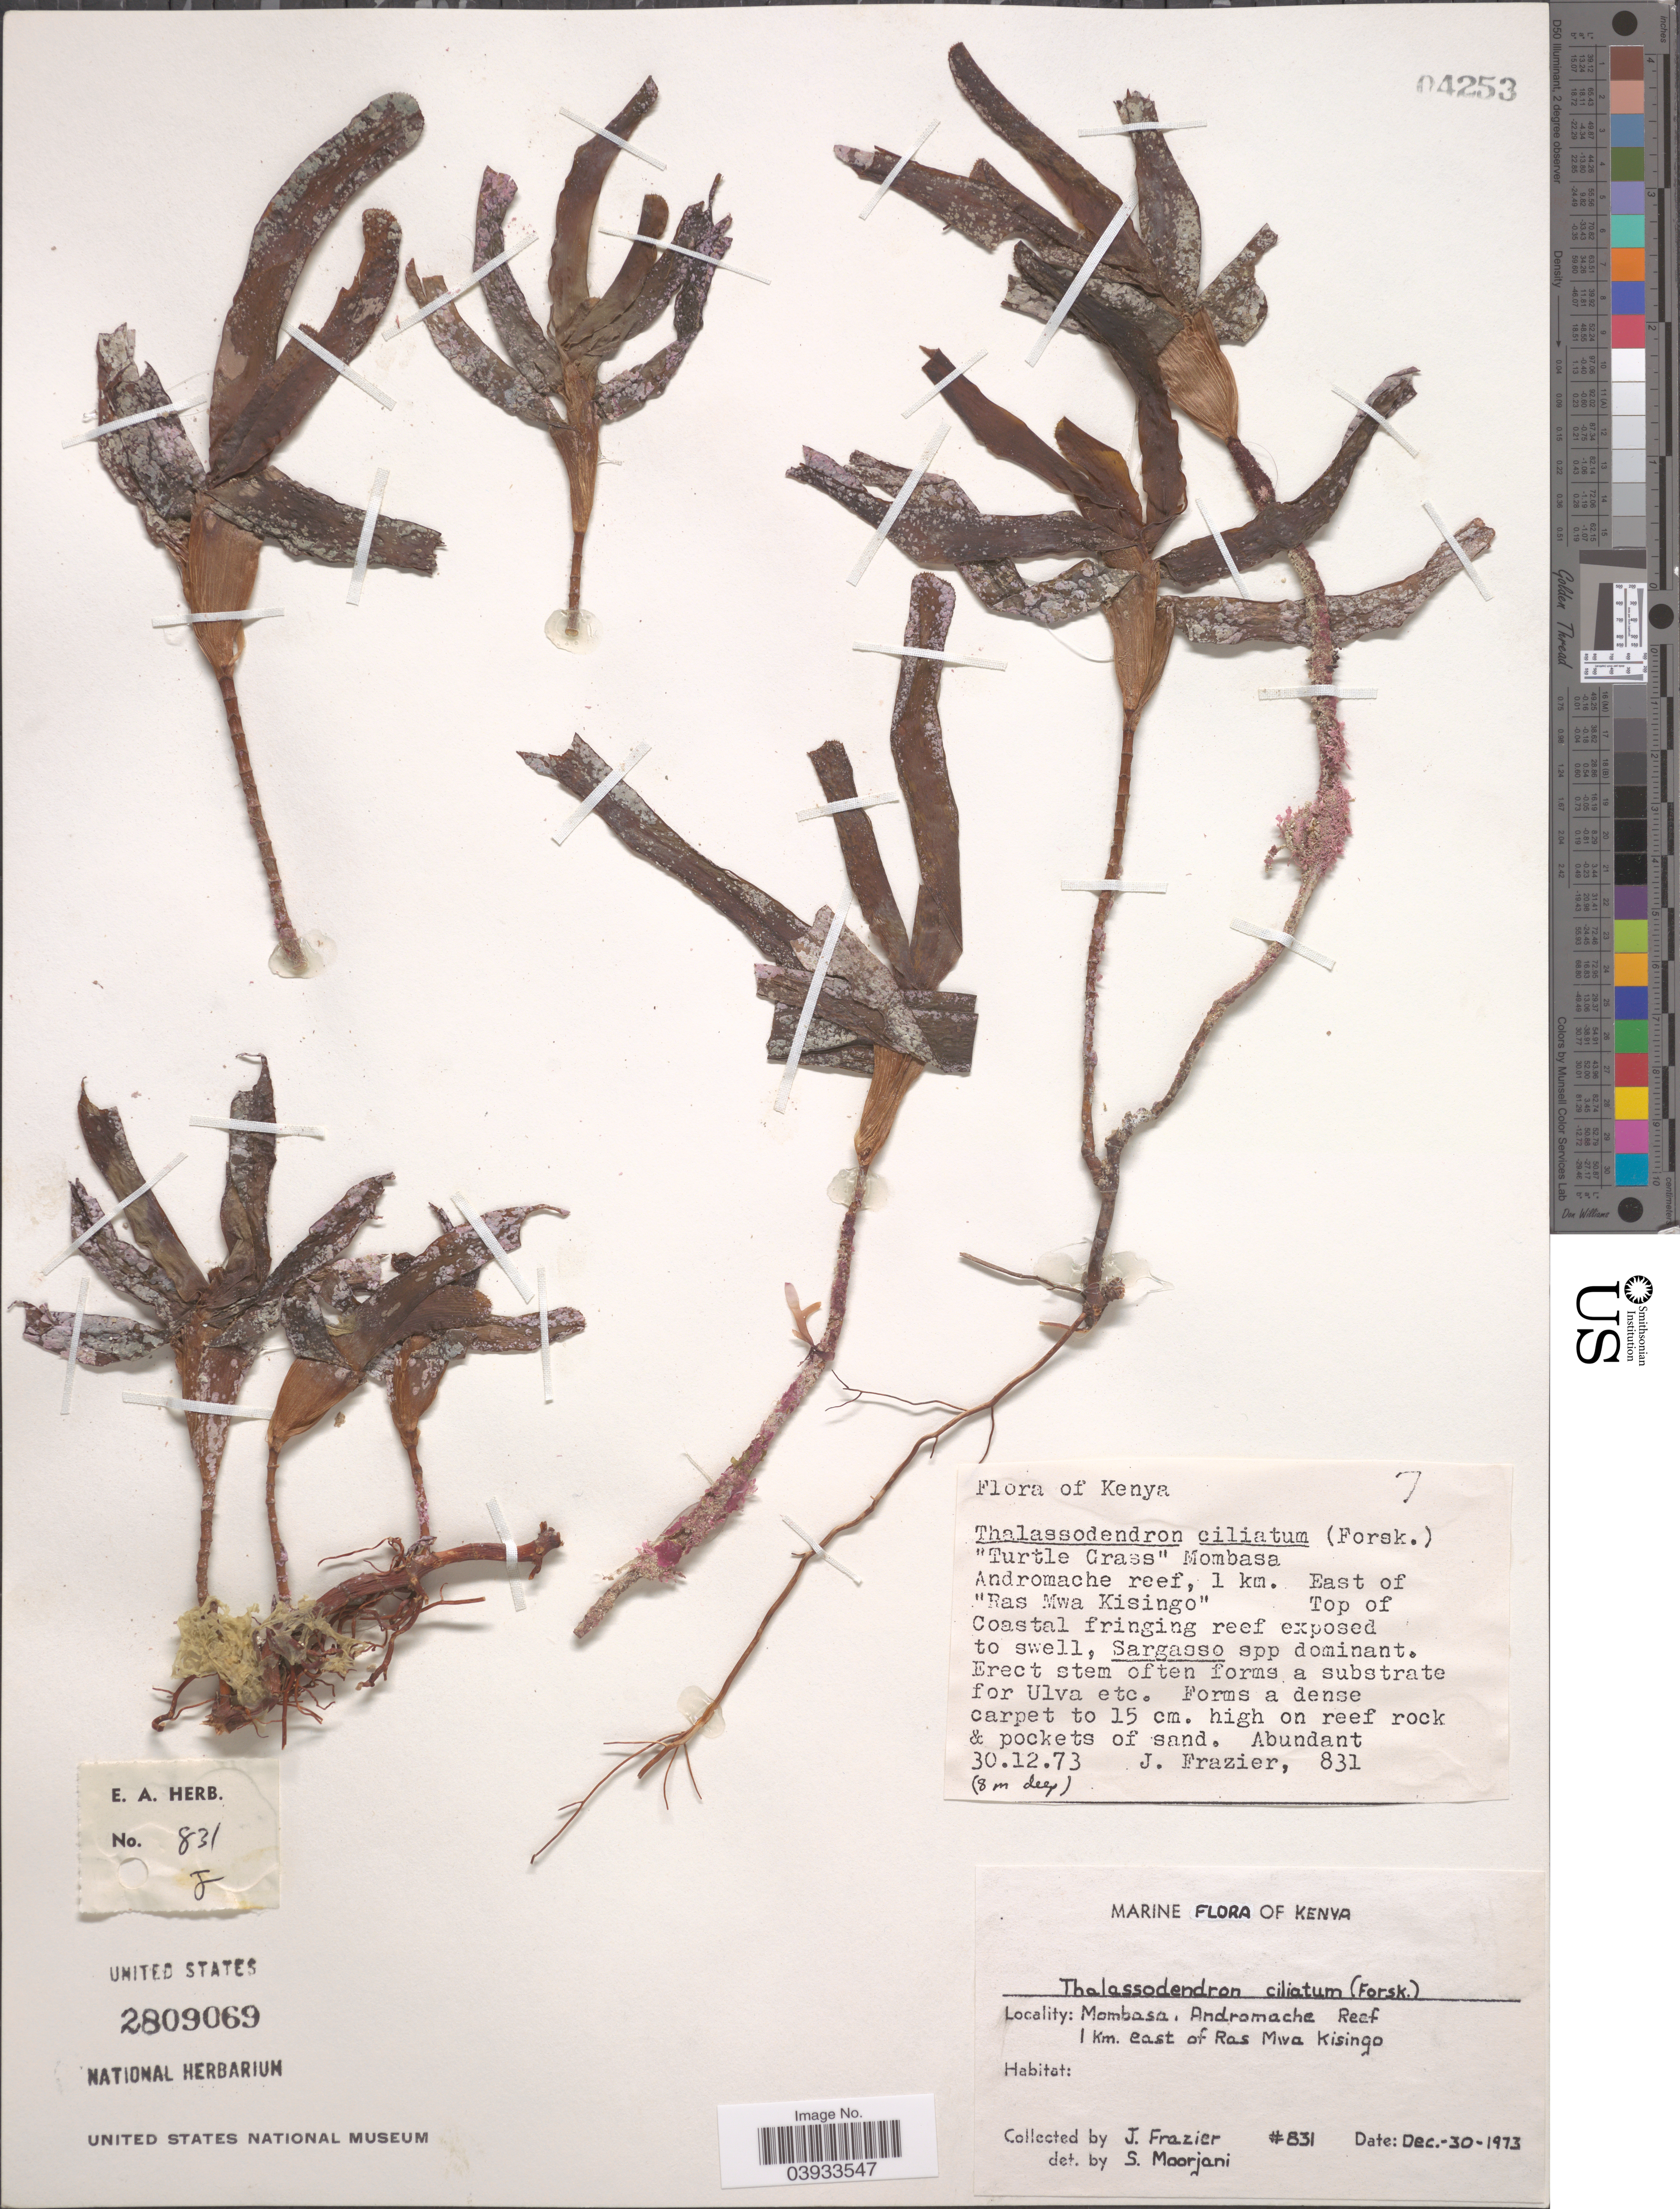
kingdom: Plantae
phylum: Tracheophyta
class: Liliopsida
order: Alismatales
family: Cymodoceaceae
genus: Thalassodendron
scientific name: Thalassodendron ciliatum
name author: (Forssk.) Hartog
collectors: J. Frazier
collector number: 831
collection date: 1973-12-30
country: Kenya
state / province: Mombasa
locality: Andromache Reef, 1 km. east of Ras Mwa Kisingo.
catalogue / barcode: US 2809069